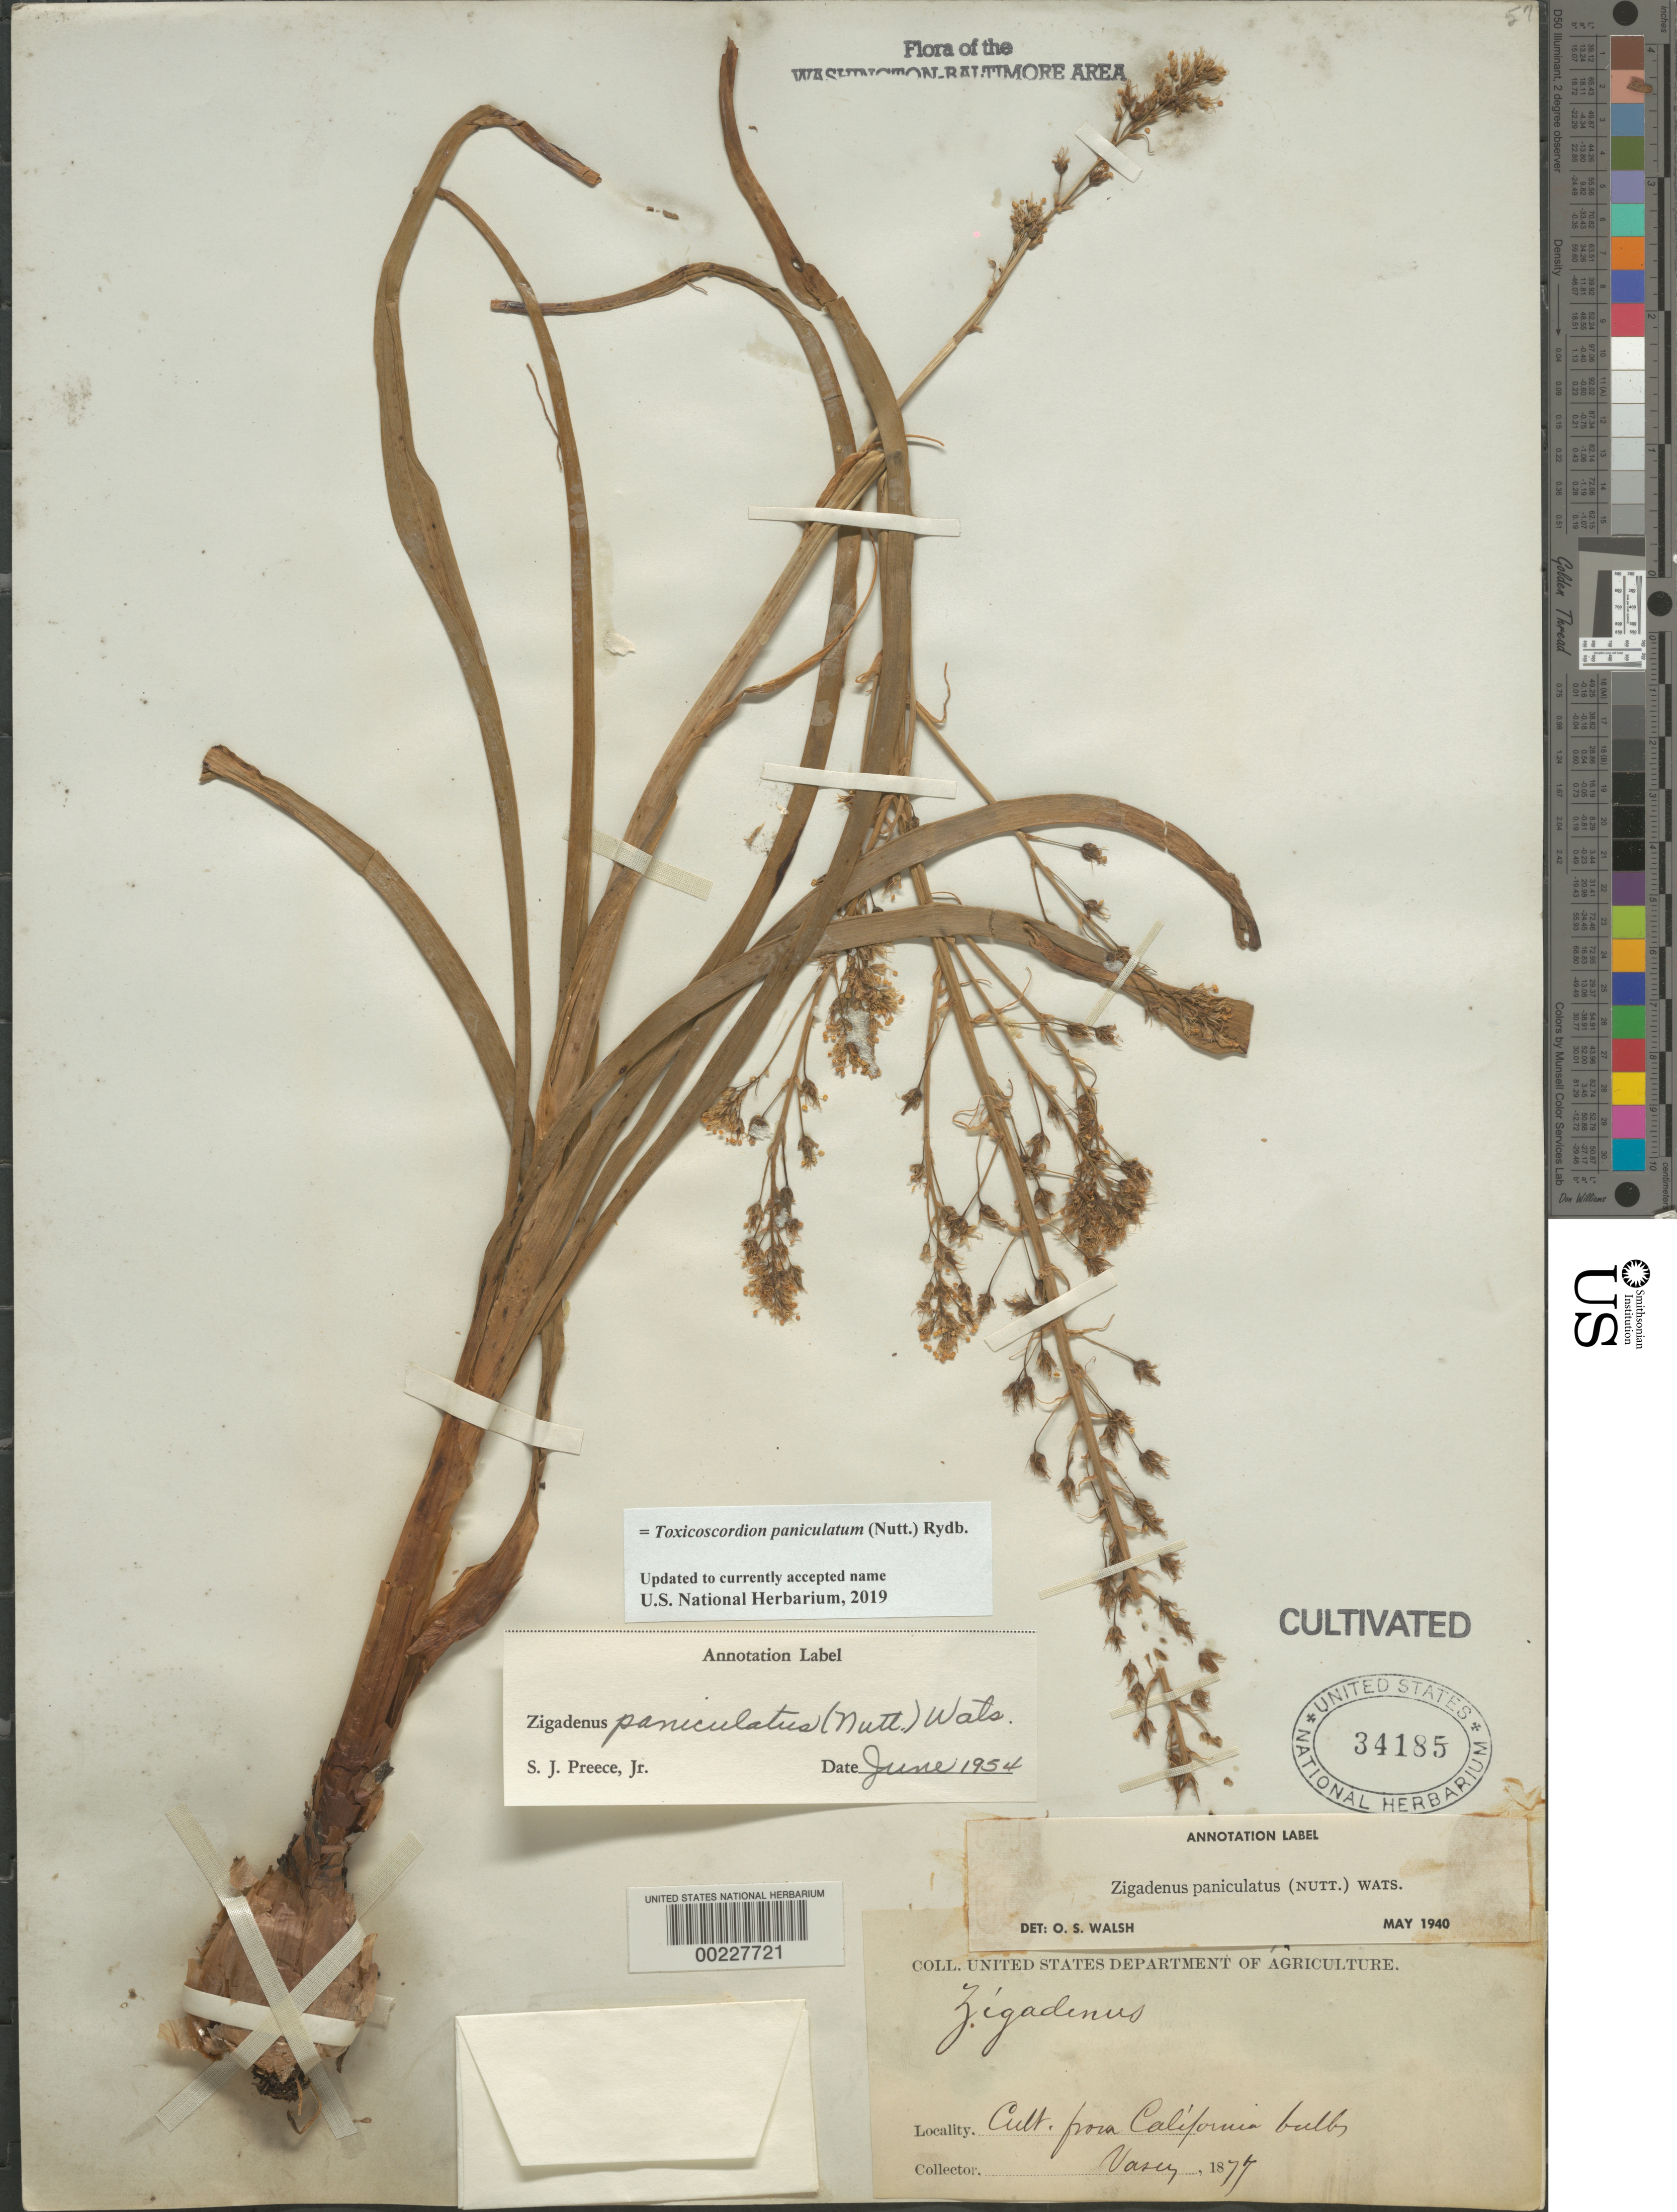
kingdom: Plantae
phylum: Tracheophyta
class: Liliopsida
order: Liliales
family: Melanthiaceae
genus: Toxicoscordion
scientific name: Toxicoscordion paniculatum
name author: (Nutt.) Rydb.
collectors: G. R. Vasey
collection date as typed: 1877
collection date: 1877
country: United States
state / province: District of Columbia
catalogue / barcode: US 34185